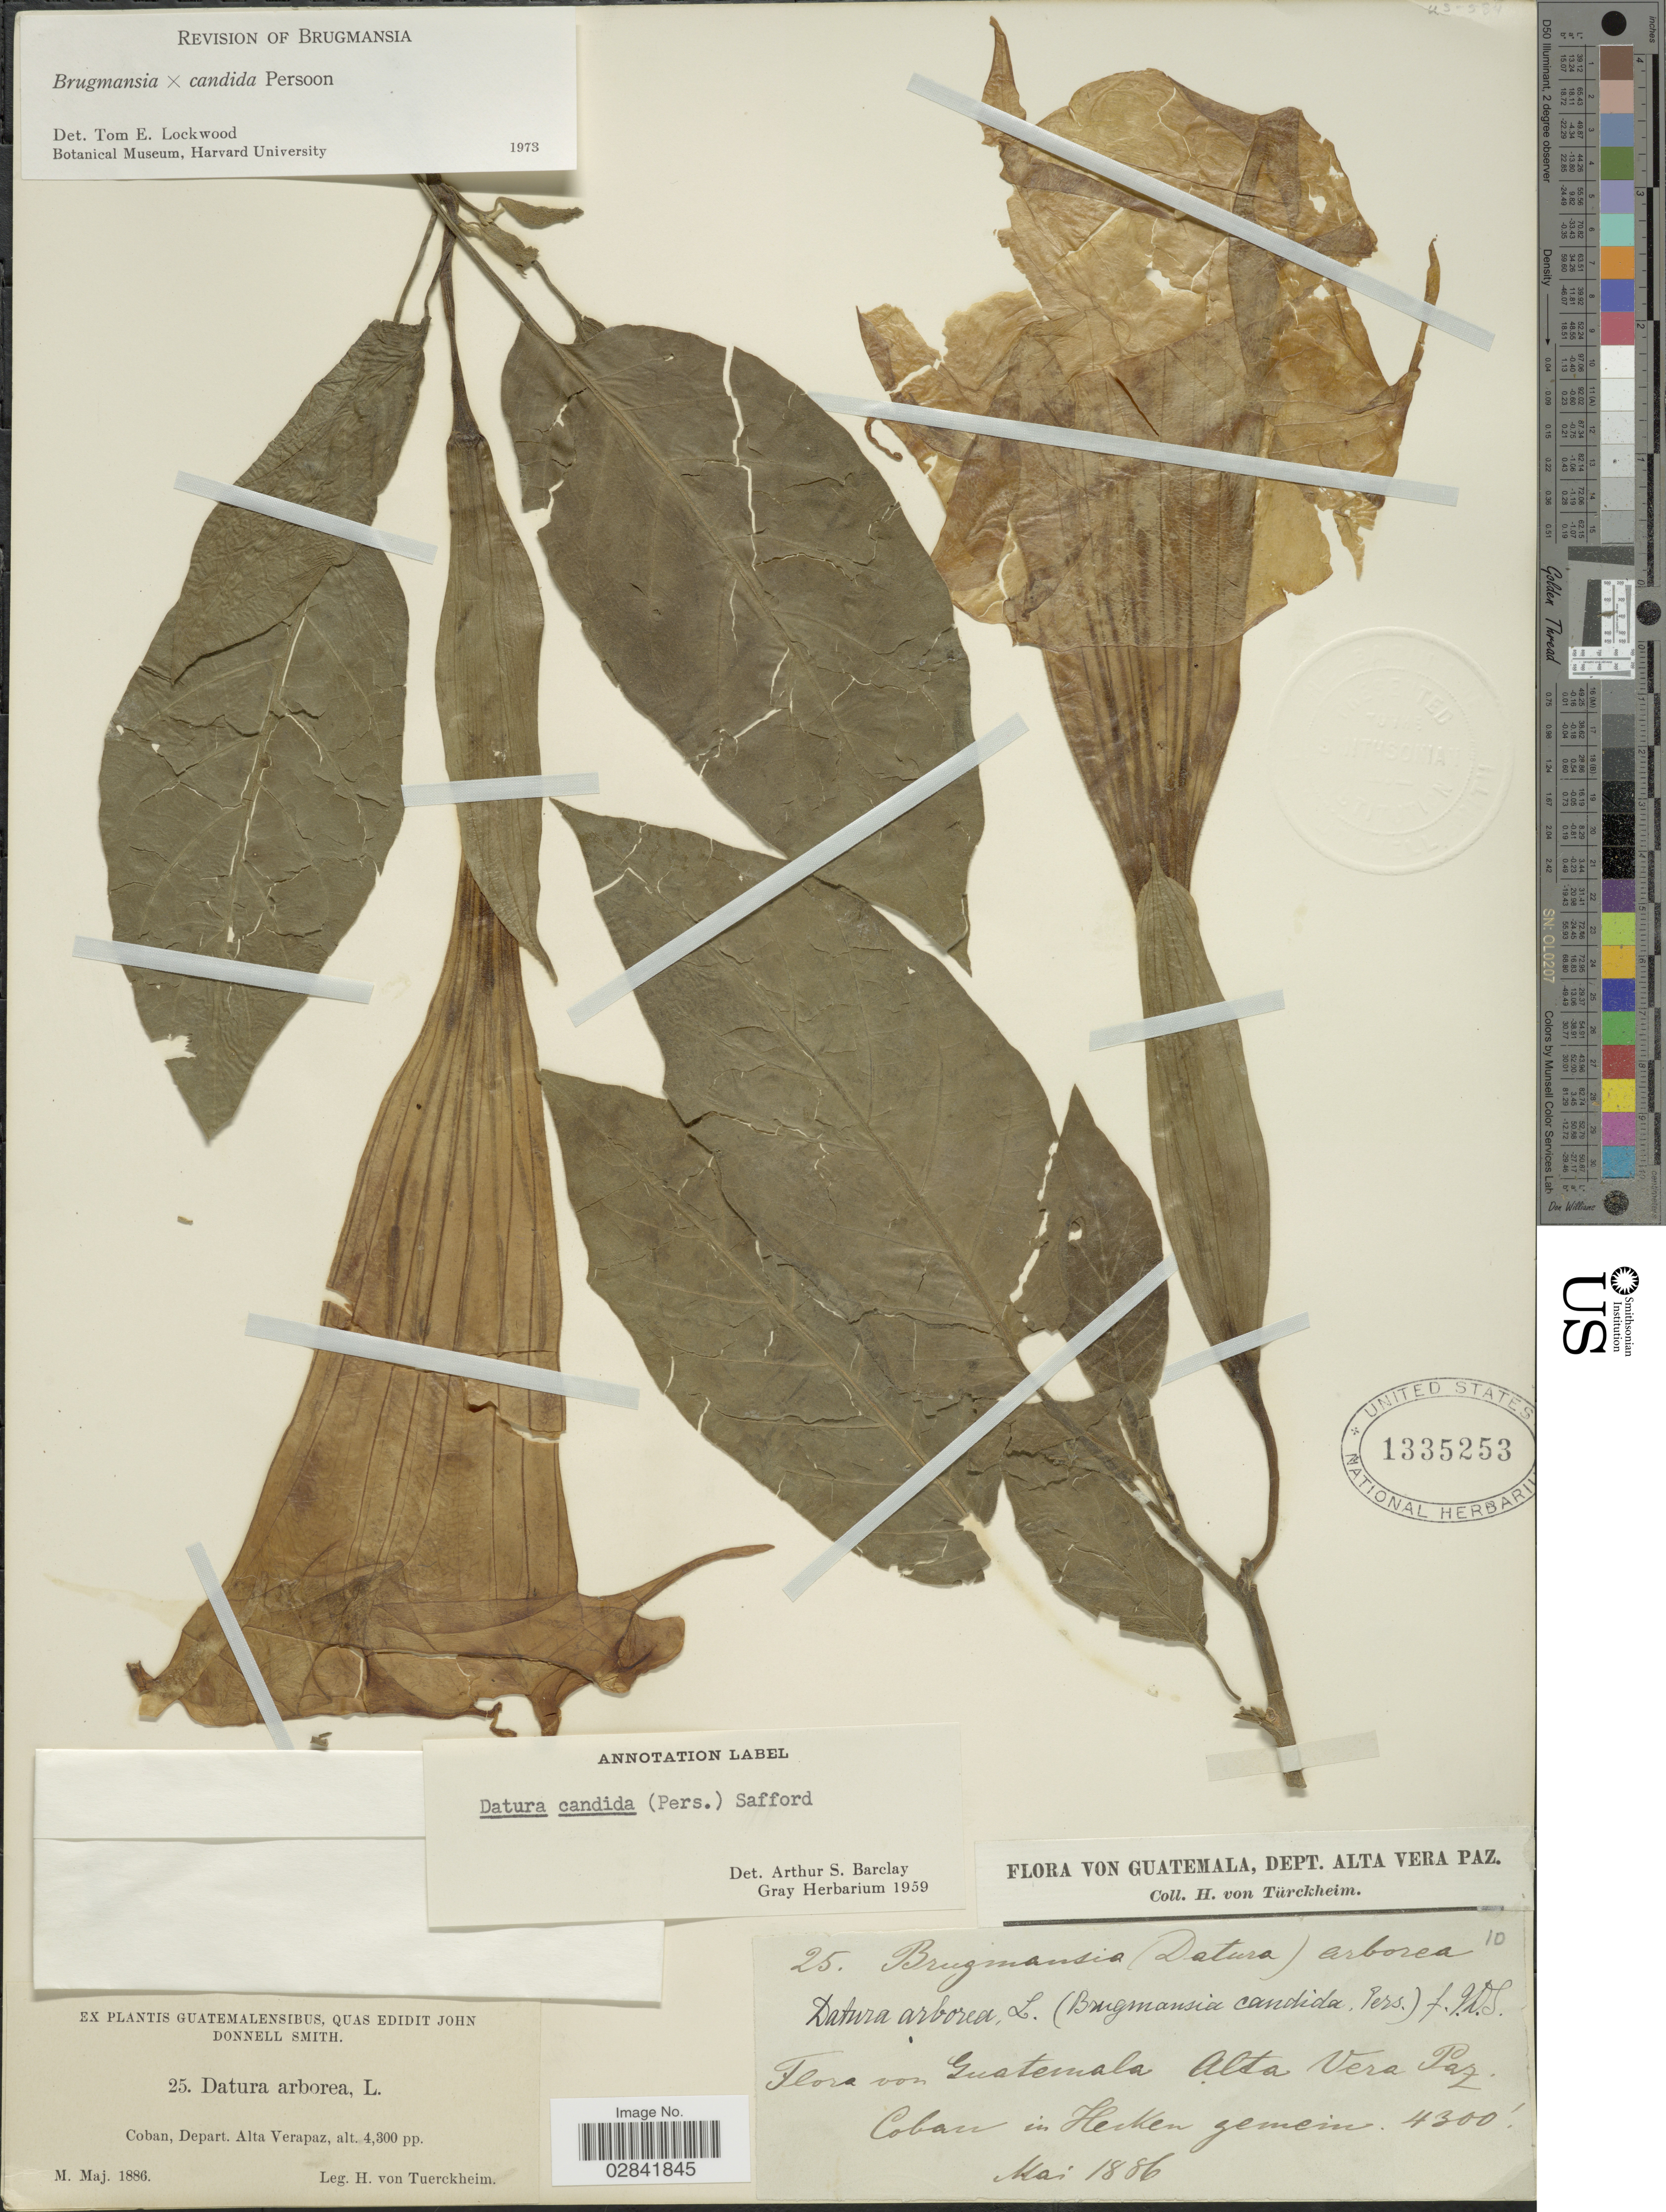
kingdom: Plantae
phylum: Tracheophyta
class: Magnoliopsida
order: Solanales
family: Solanaceae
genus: Brugmansia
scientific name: Brugmansia x candida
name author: Pers.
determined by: Lockwood, T. E.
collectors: H. von Türckheim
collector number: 25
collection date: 1886-05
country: Guatemala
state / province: Alta Verapaz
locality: Coban, Depart. Alta Verapaz.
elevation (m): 1311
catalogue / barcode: US 1335253